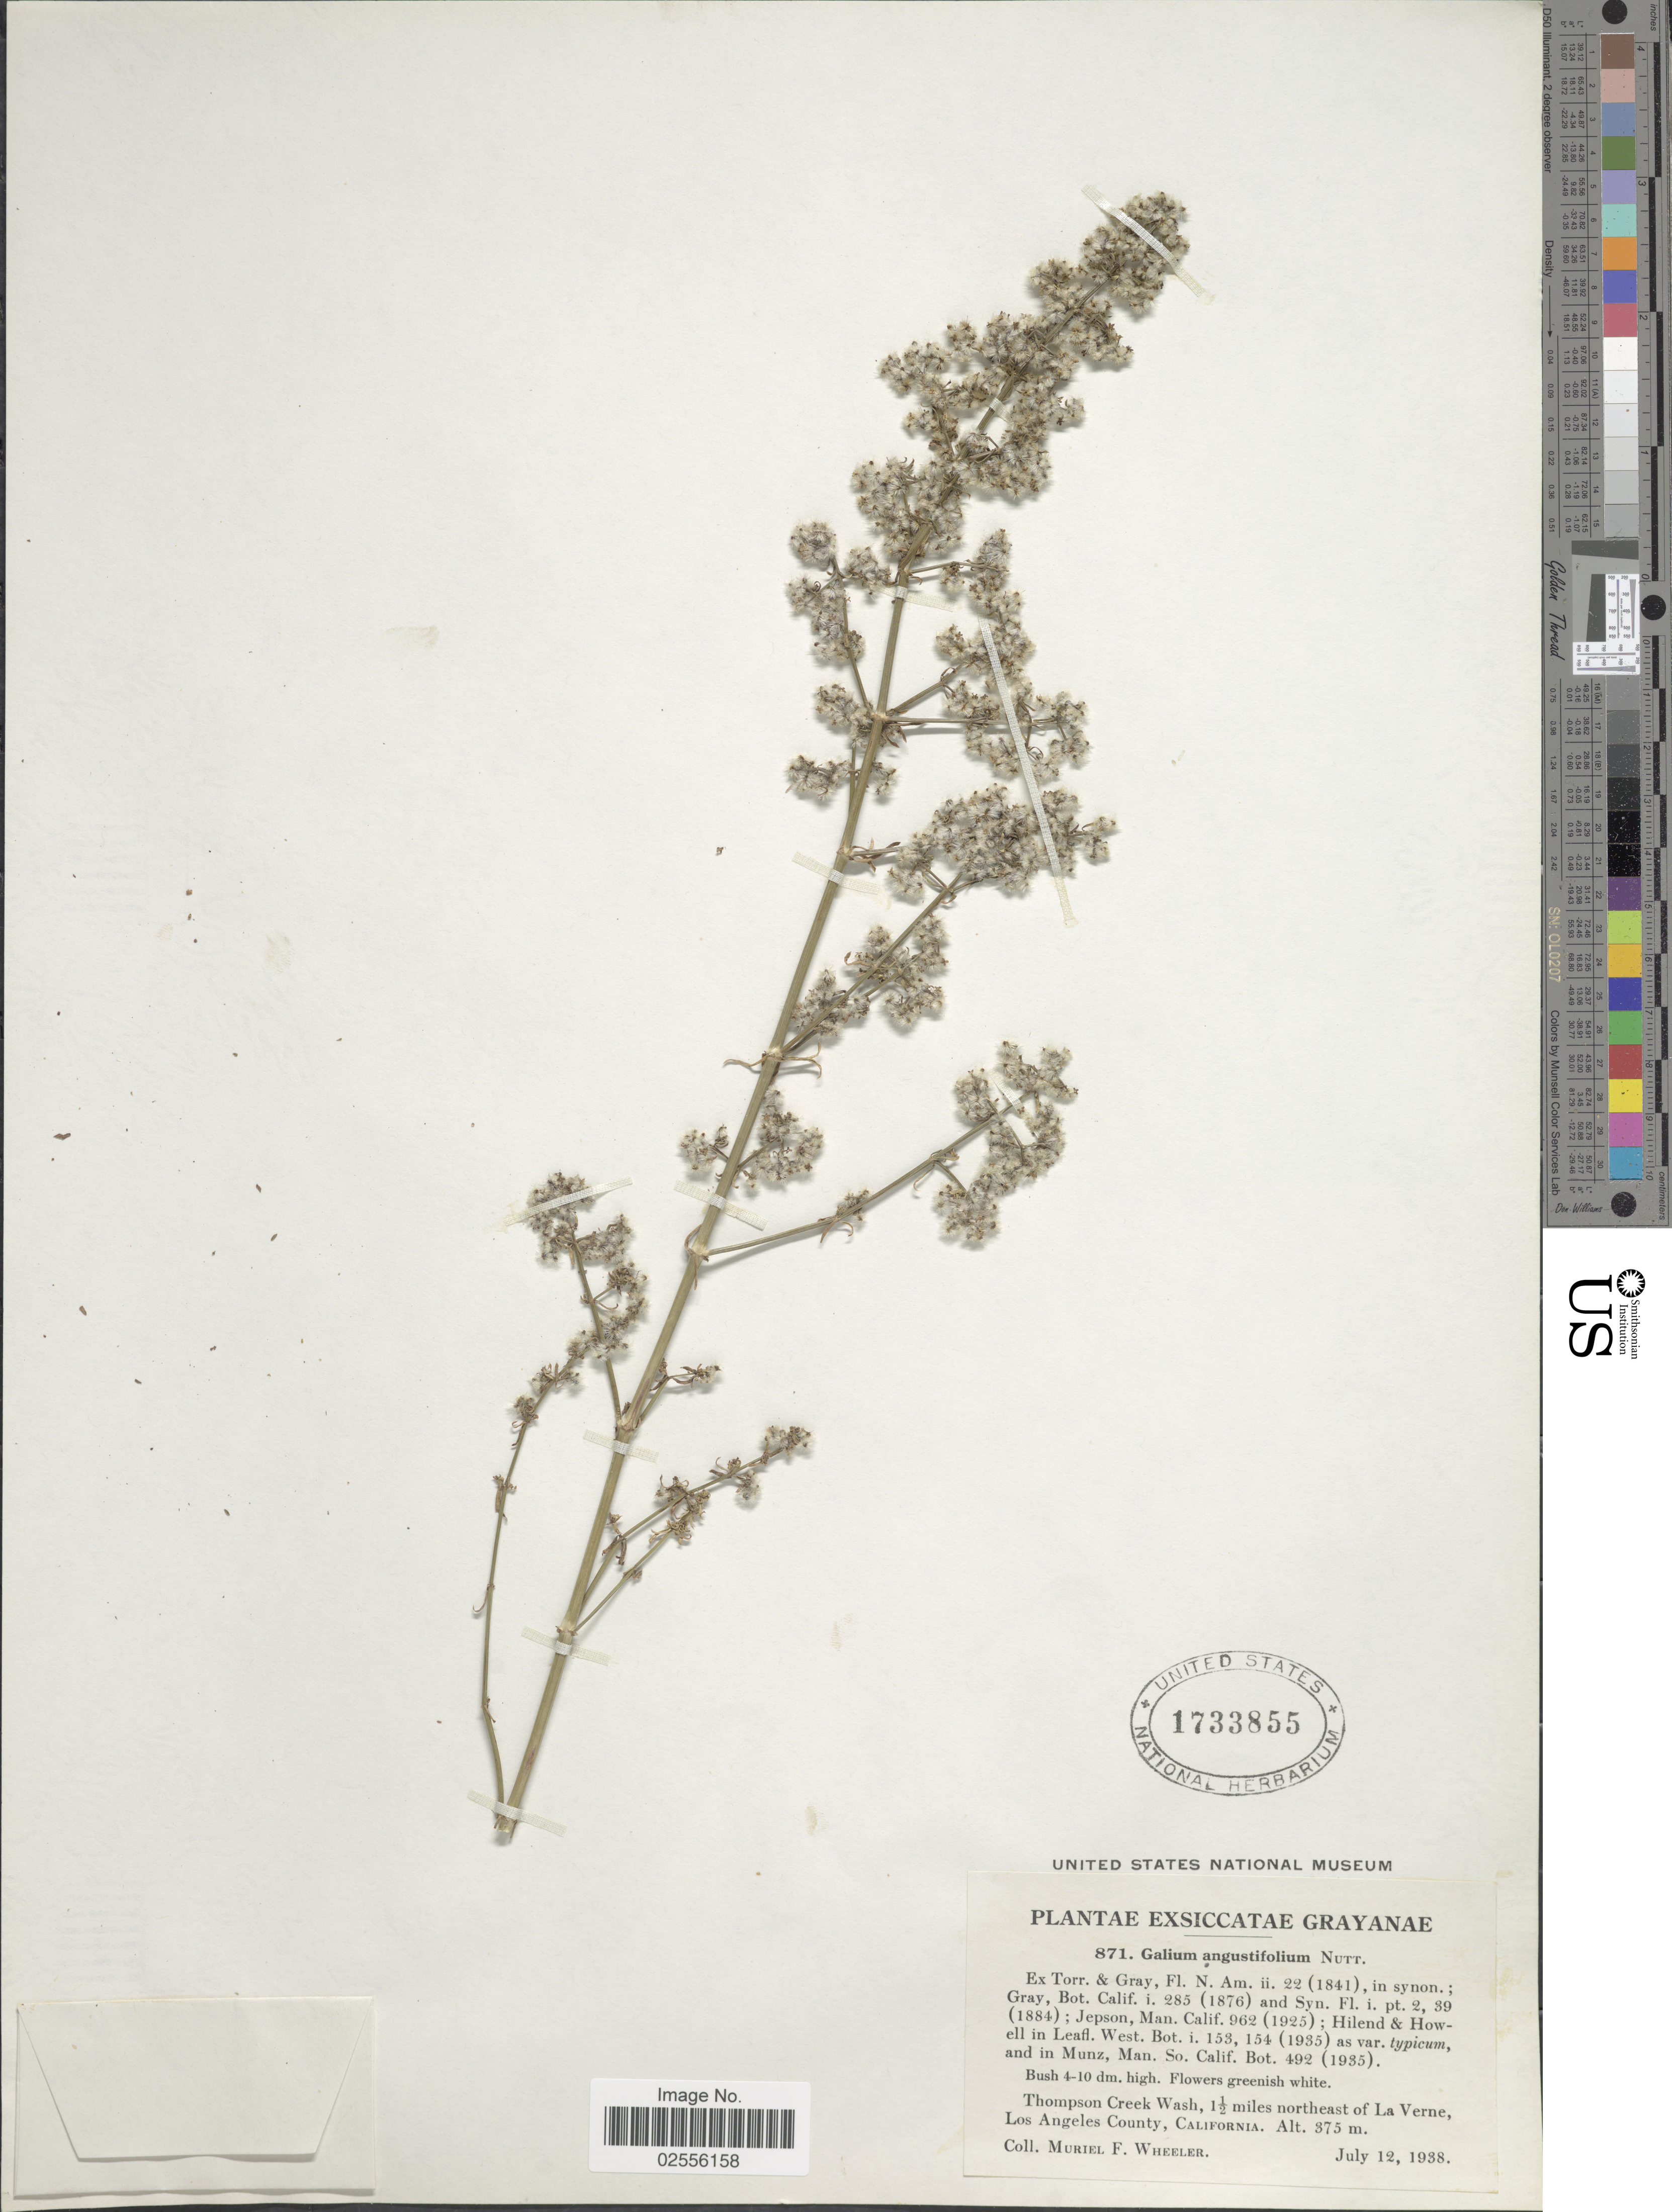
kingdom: Plantae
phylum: Tracheophyta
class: Magnoliopsida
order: Gentianales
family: Rubiaceae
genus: Galium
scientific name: Galium angustifolium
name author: Nutt.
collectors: M. Wheeler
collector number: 871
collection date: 1938-07-12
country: United States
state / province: California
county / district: Los Angeles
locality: Thompson Creek Wash, 1 1/2 miles northeast of La Verne, Los Angeles County.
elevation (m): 375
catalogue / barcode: US 1733855